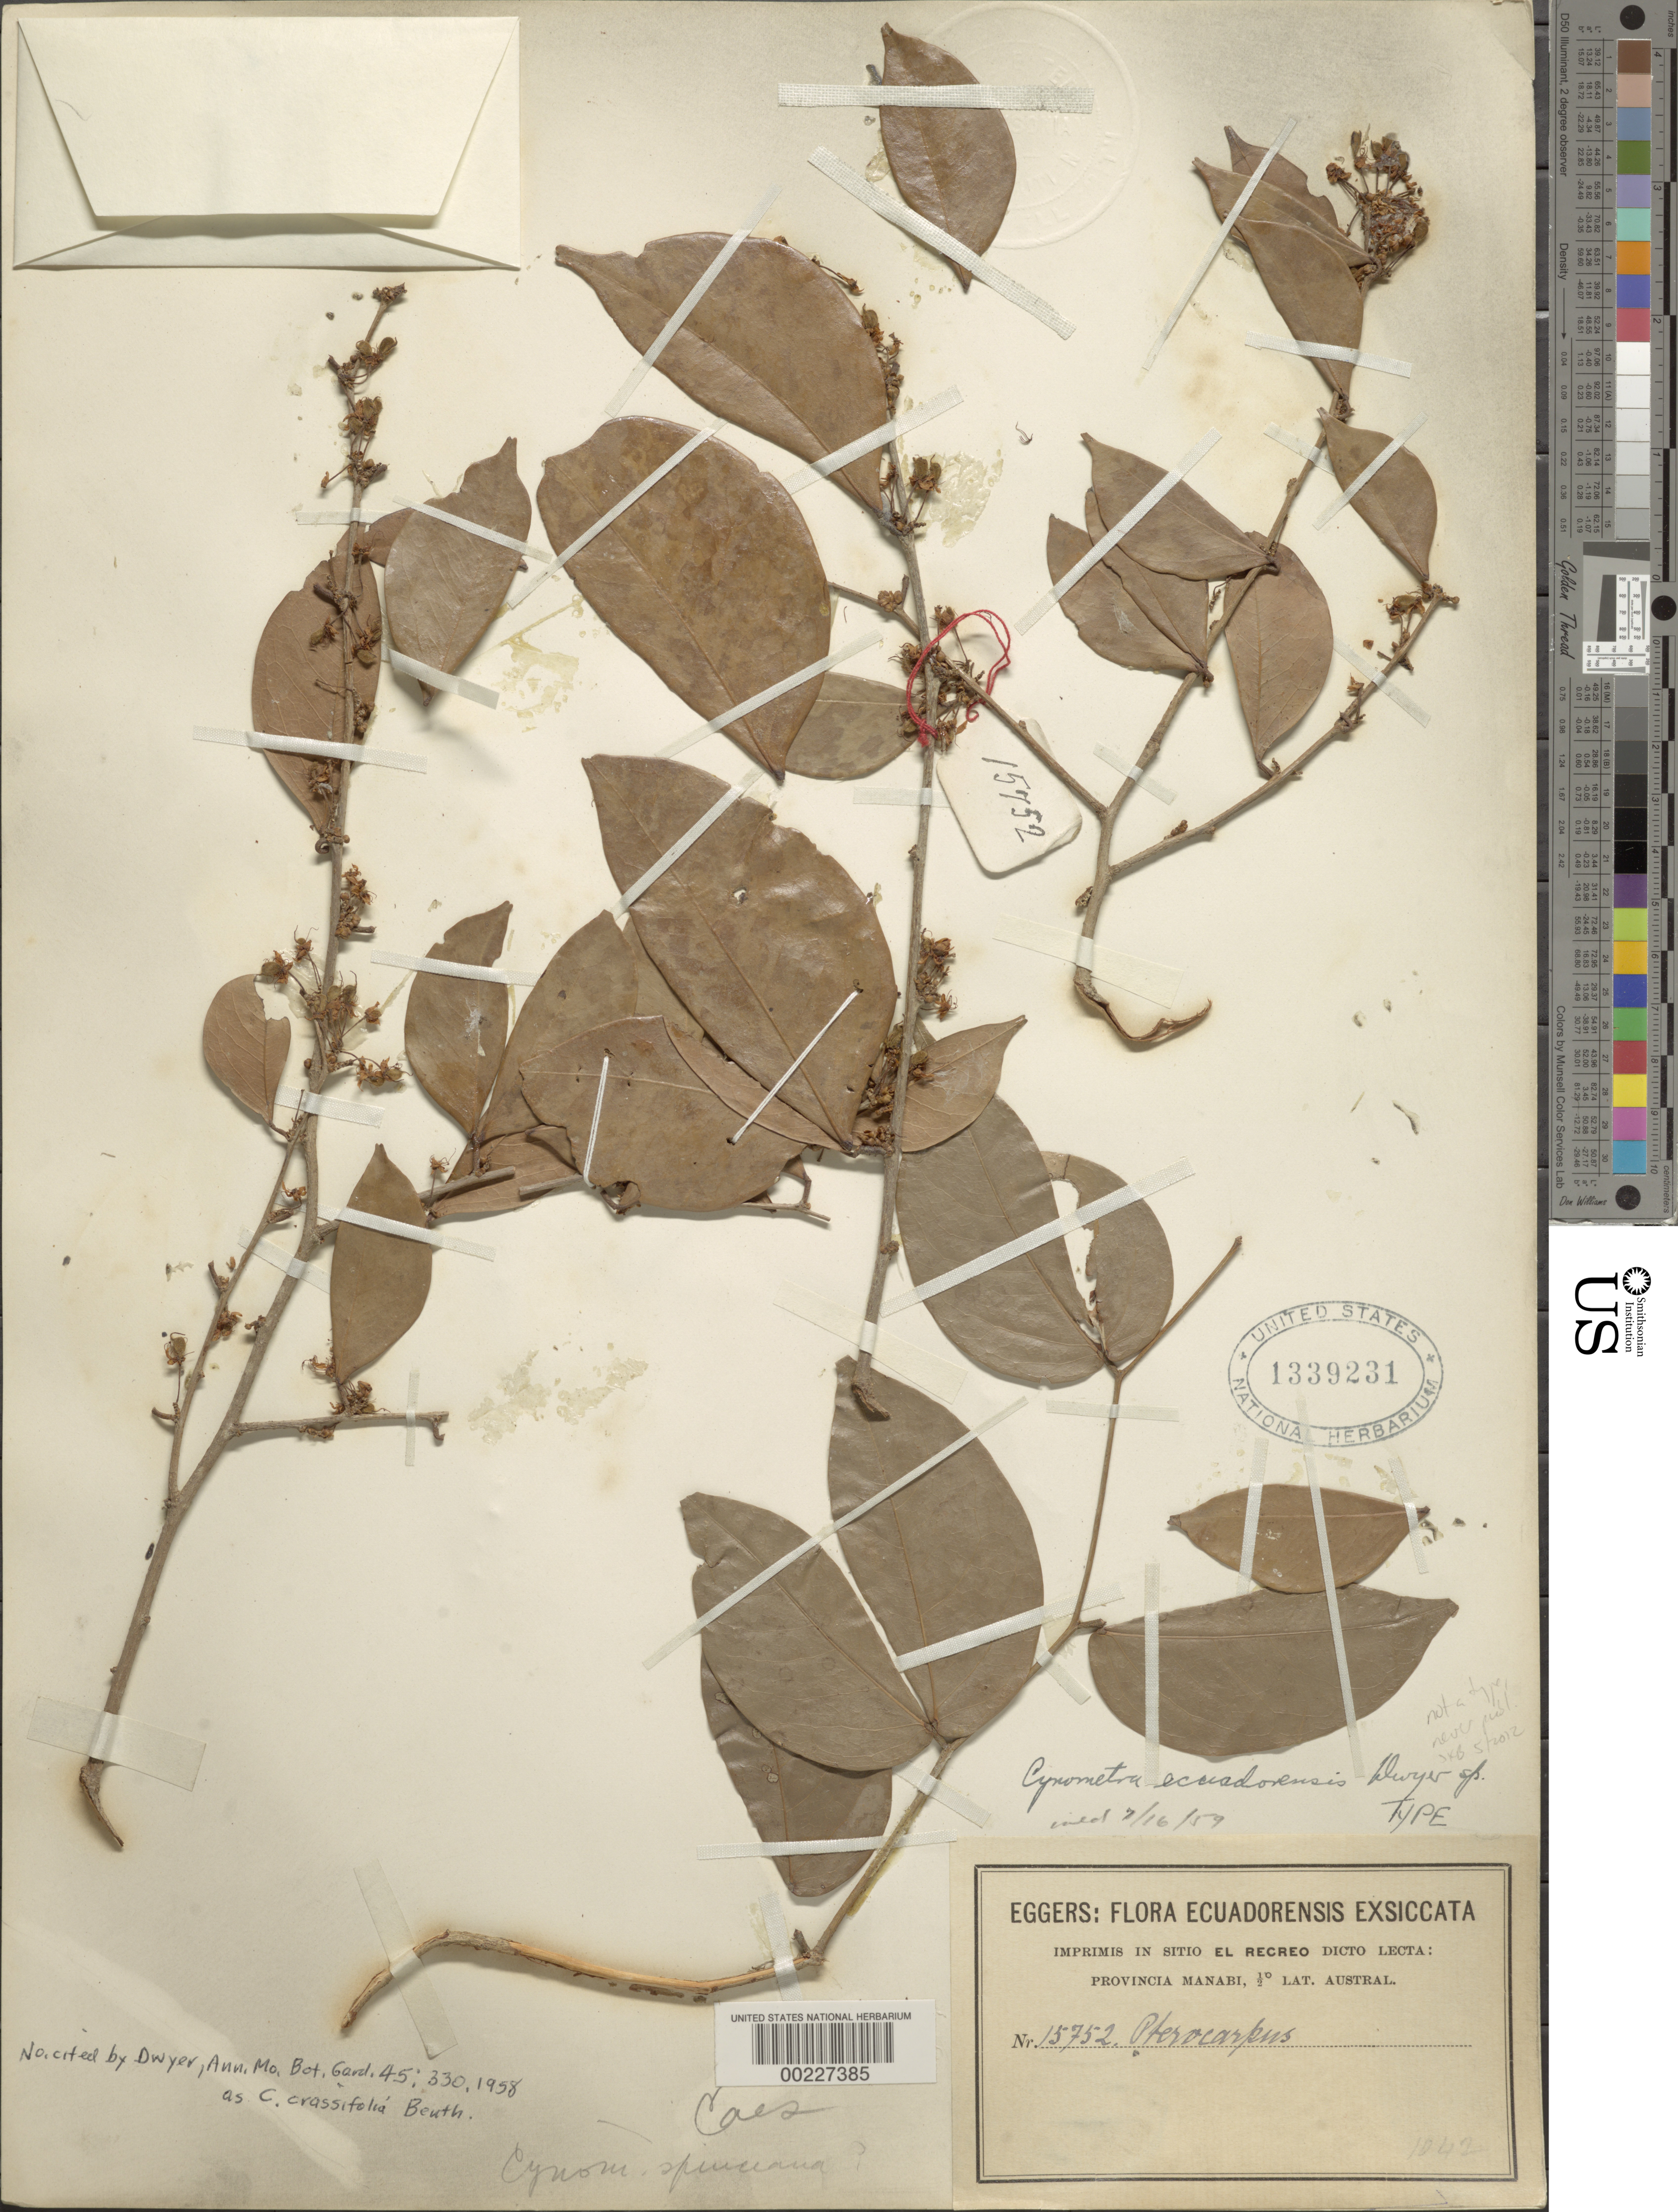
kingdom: Plantae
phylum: Tracheophyta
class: Magnoliopsida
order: Fabales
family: Fabaceae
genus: Cynometra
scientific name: Cynometra crassifolia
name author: Benth.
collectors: H. F. A. von Eggers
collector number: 15752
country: Ecuador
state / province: Manabí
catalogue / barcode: US 1339231